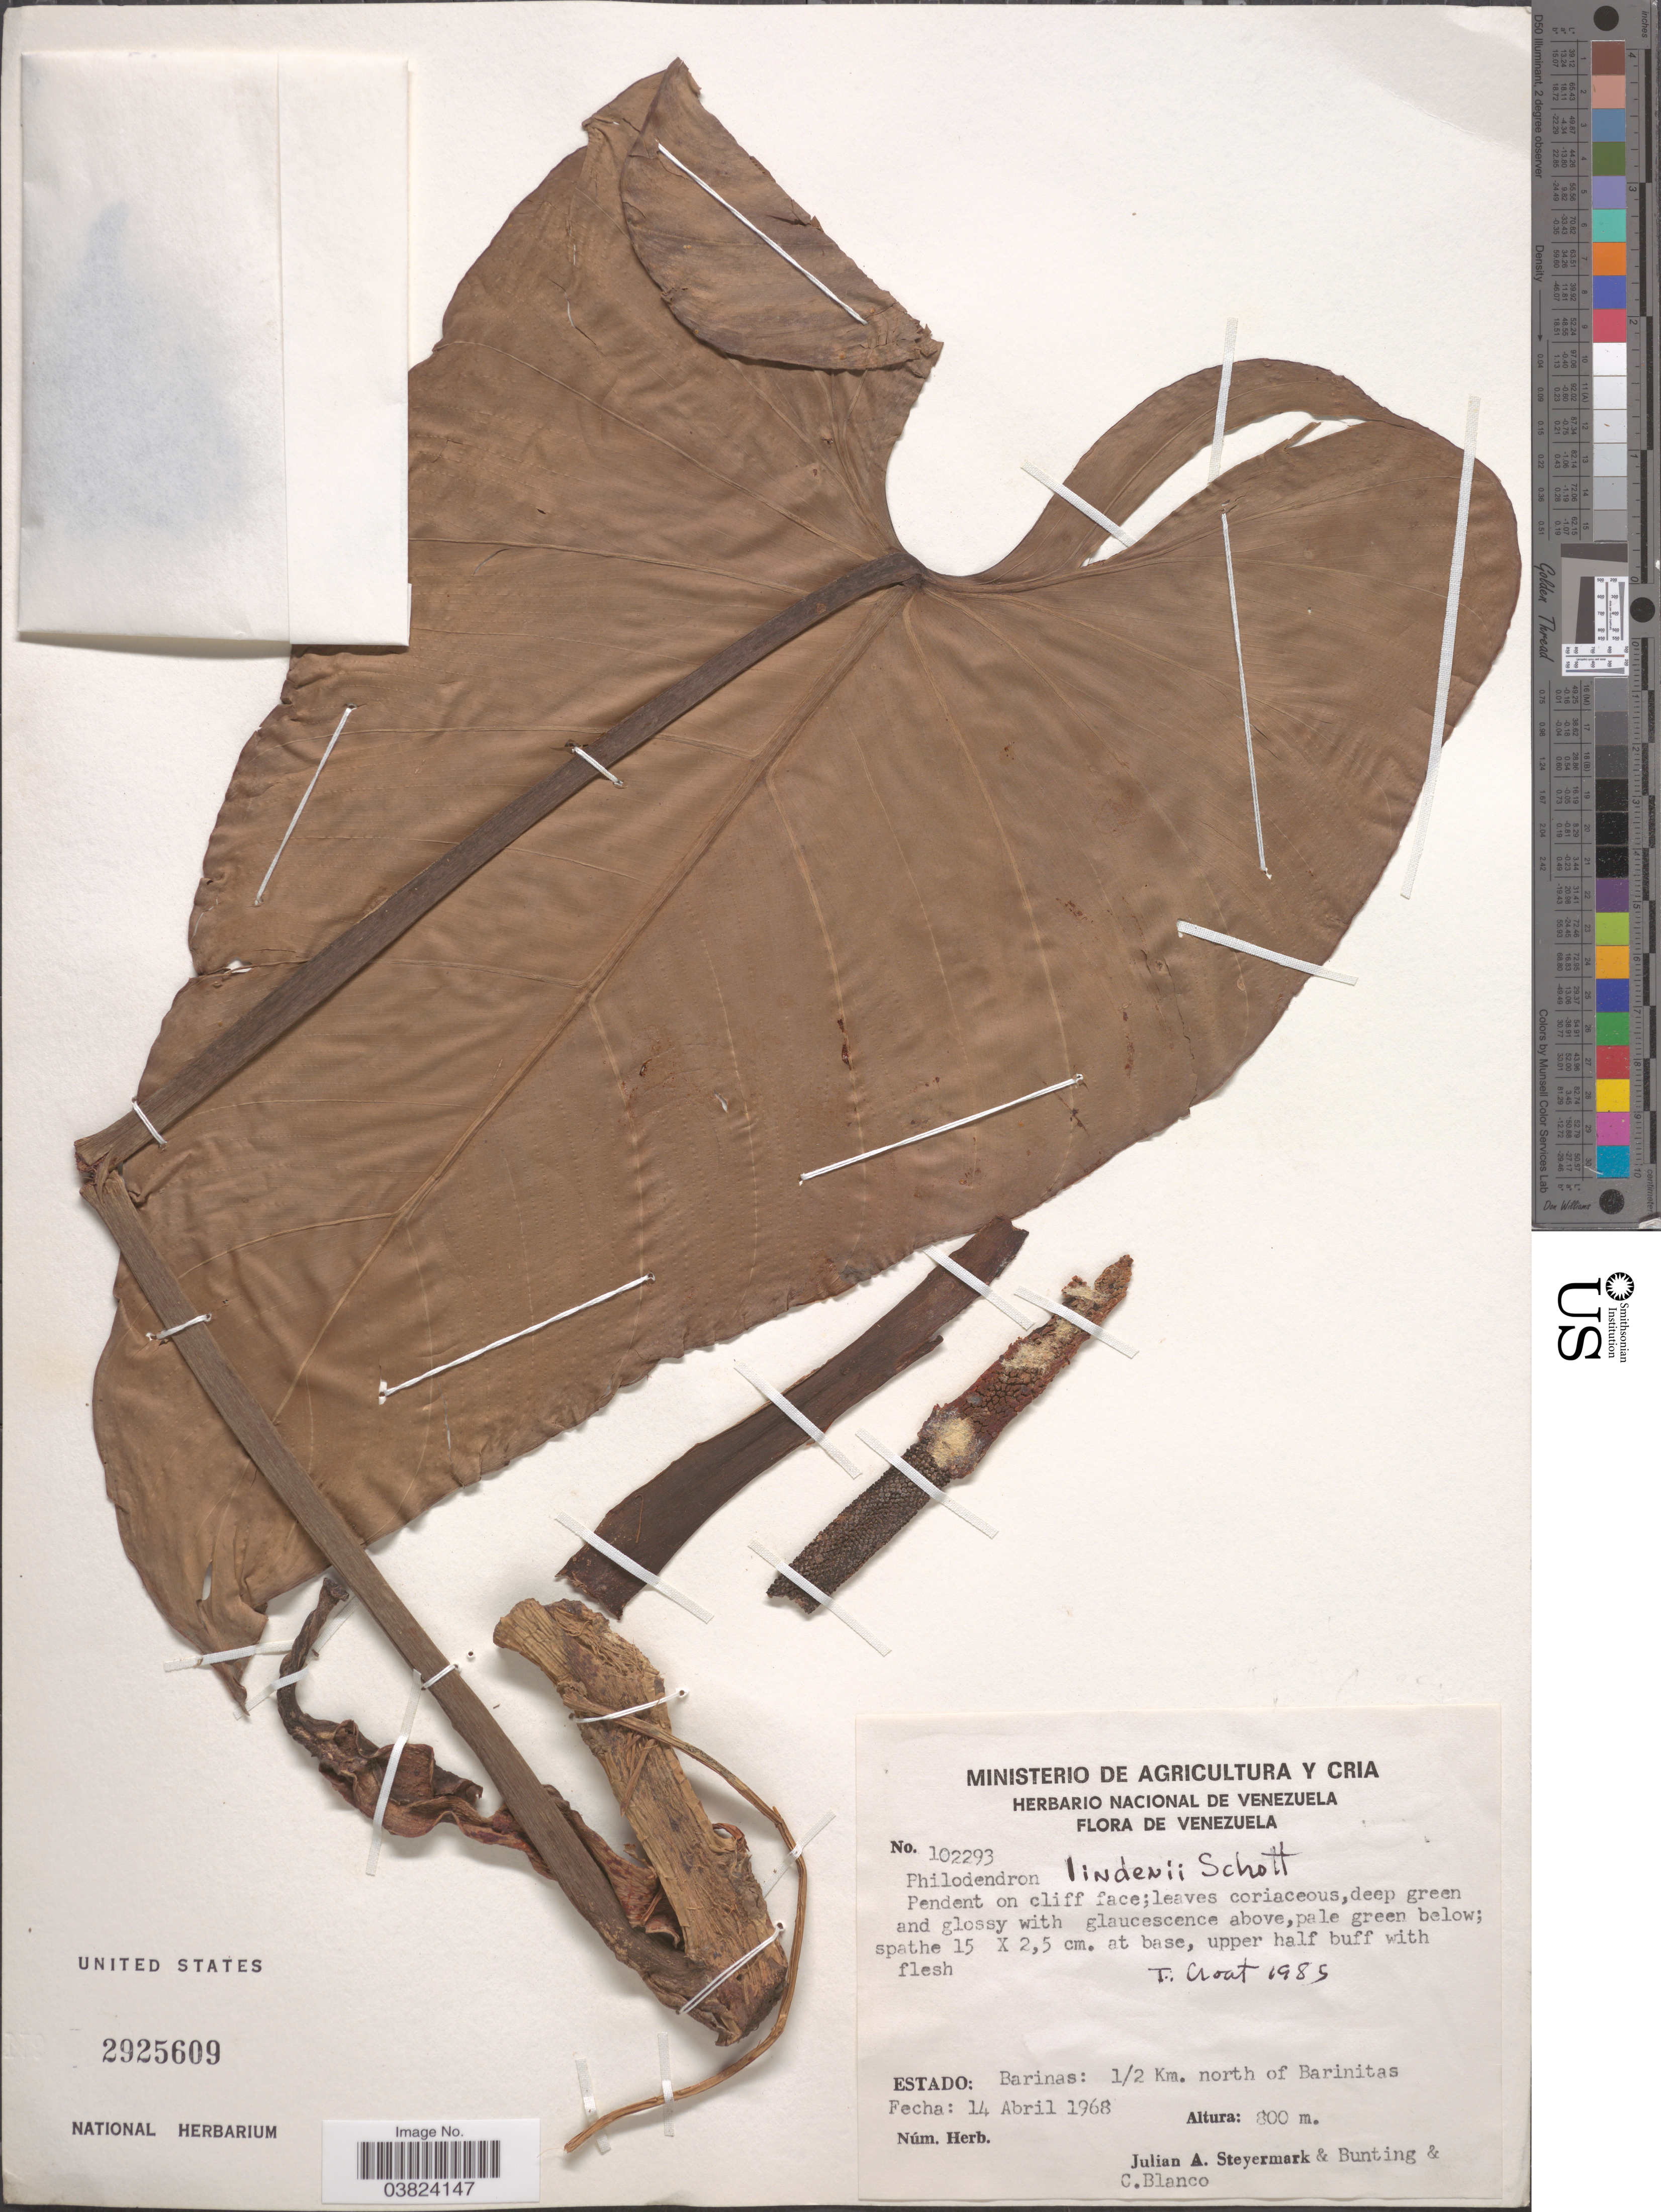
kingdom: Plantae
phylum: Tracheophyta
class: Liliopsida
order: Alismatales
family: Araceae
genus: Philodendron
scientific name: Philodendron lindenii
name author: Schott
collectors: J. Steyermark, Bunting, -- & C. Blanco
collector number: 102293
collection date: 1968-04-14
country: Venezuela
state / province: Barinas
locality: Estado: Barinas: 1/2 Km. north of Barinitas.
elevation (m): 800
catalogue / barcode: US 2925609